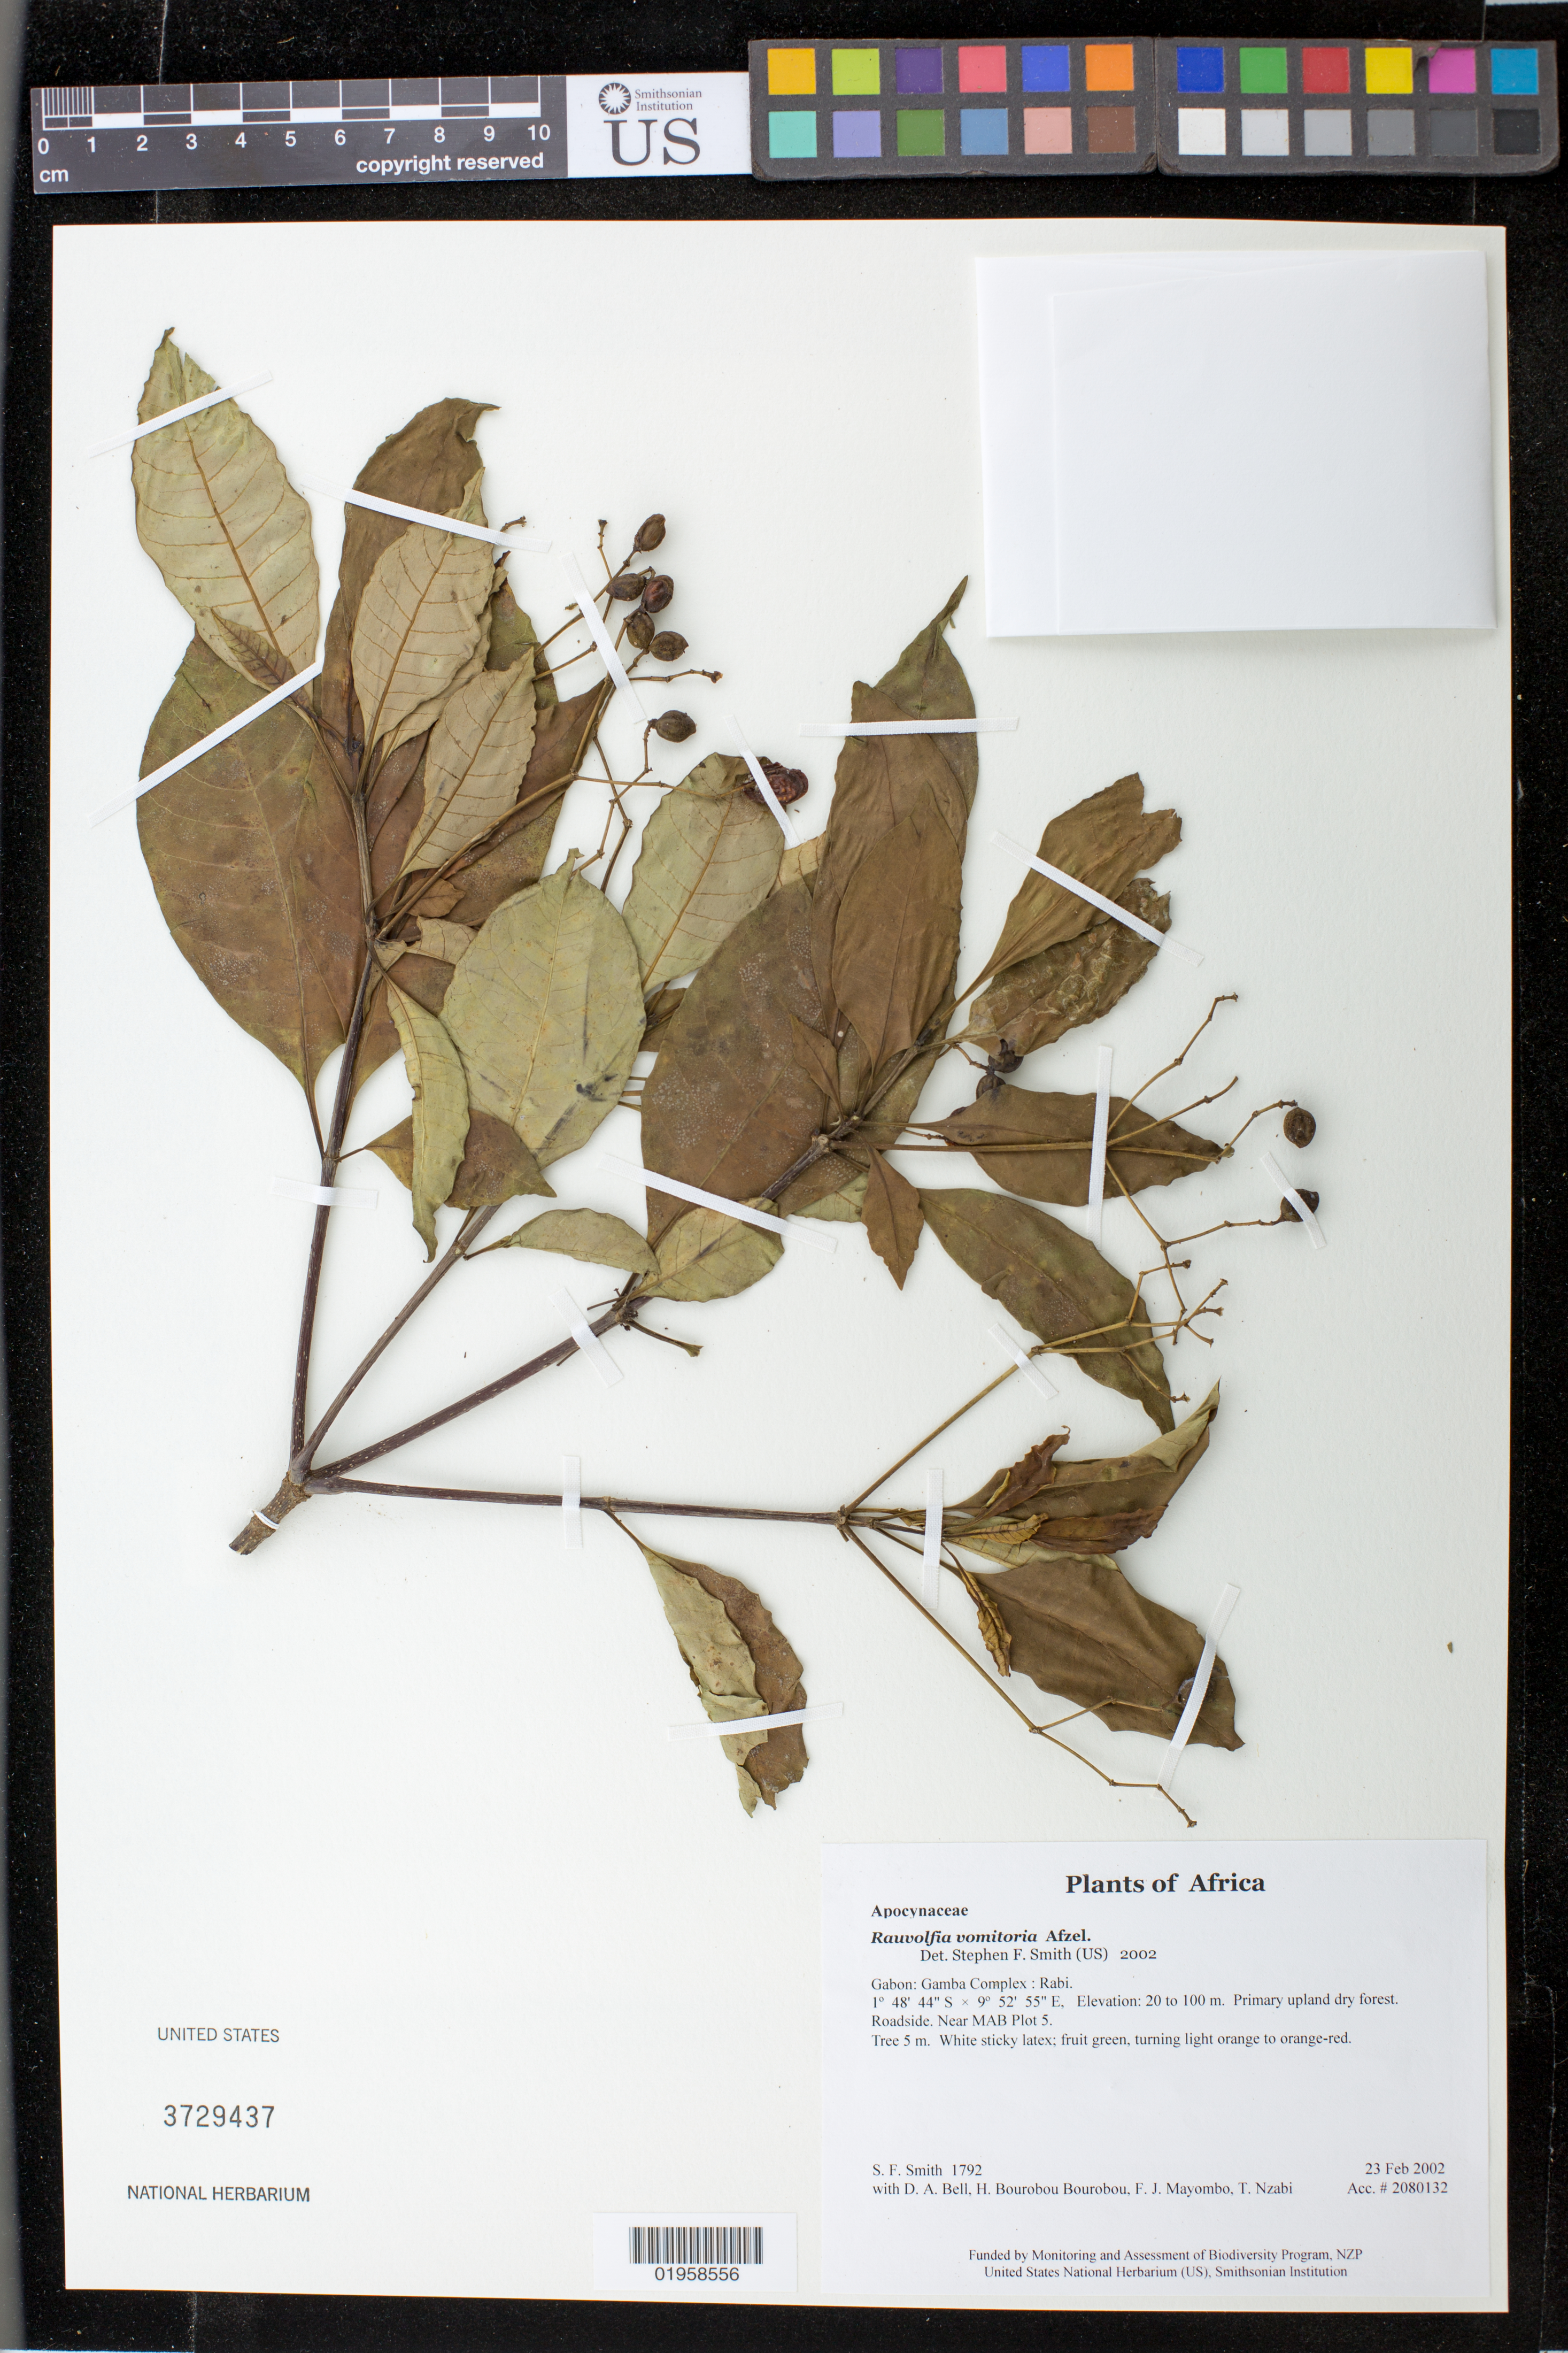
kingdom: Plantae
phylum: Tracheophyta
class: Magnoliopsida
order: Gentianales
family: Apocynaceae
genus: Rauvolfia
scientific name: Rauvolfia vomitoria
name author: Afzel.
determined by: Smith, Stephen F., (US), NMNH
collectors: S.F. Smith, D. A. Bell, H. Bourobou Bourobou & F. J. Mayombo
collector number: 1792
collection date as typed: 23 Feb 2002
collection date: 2002-02-23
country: Gabon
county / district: Gamba Complex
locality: Rabi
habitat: Primary upland dry forest. Roadside. Near MAB Plot 5.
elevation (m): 20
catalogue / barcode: US 3729437